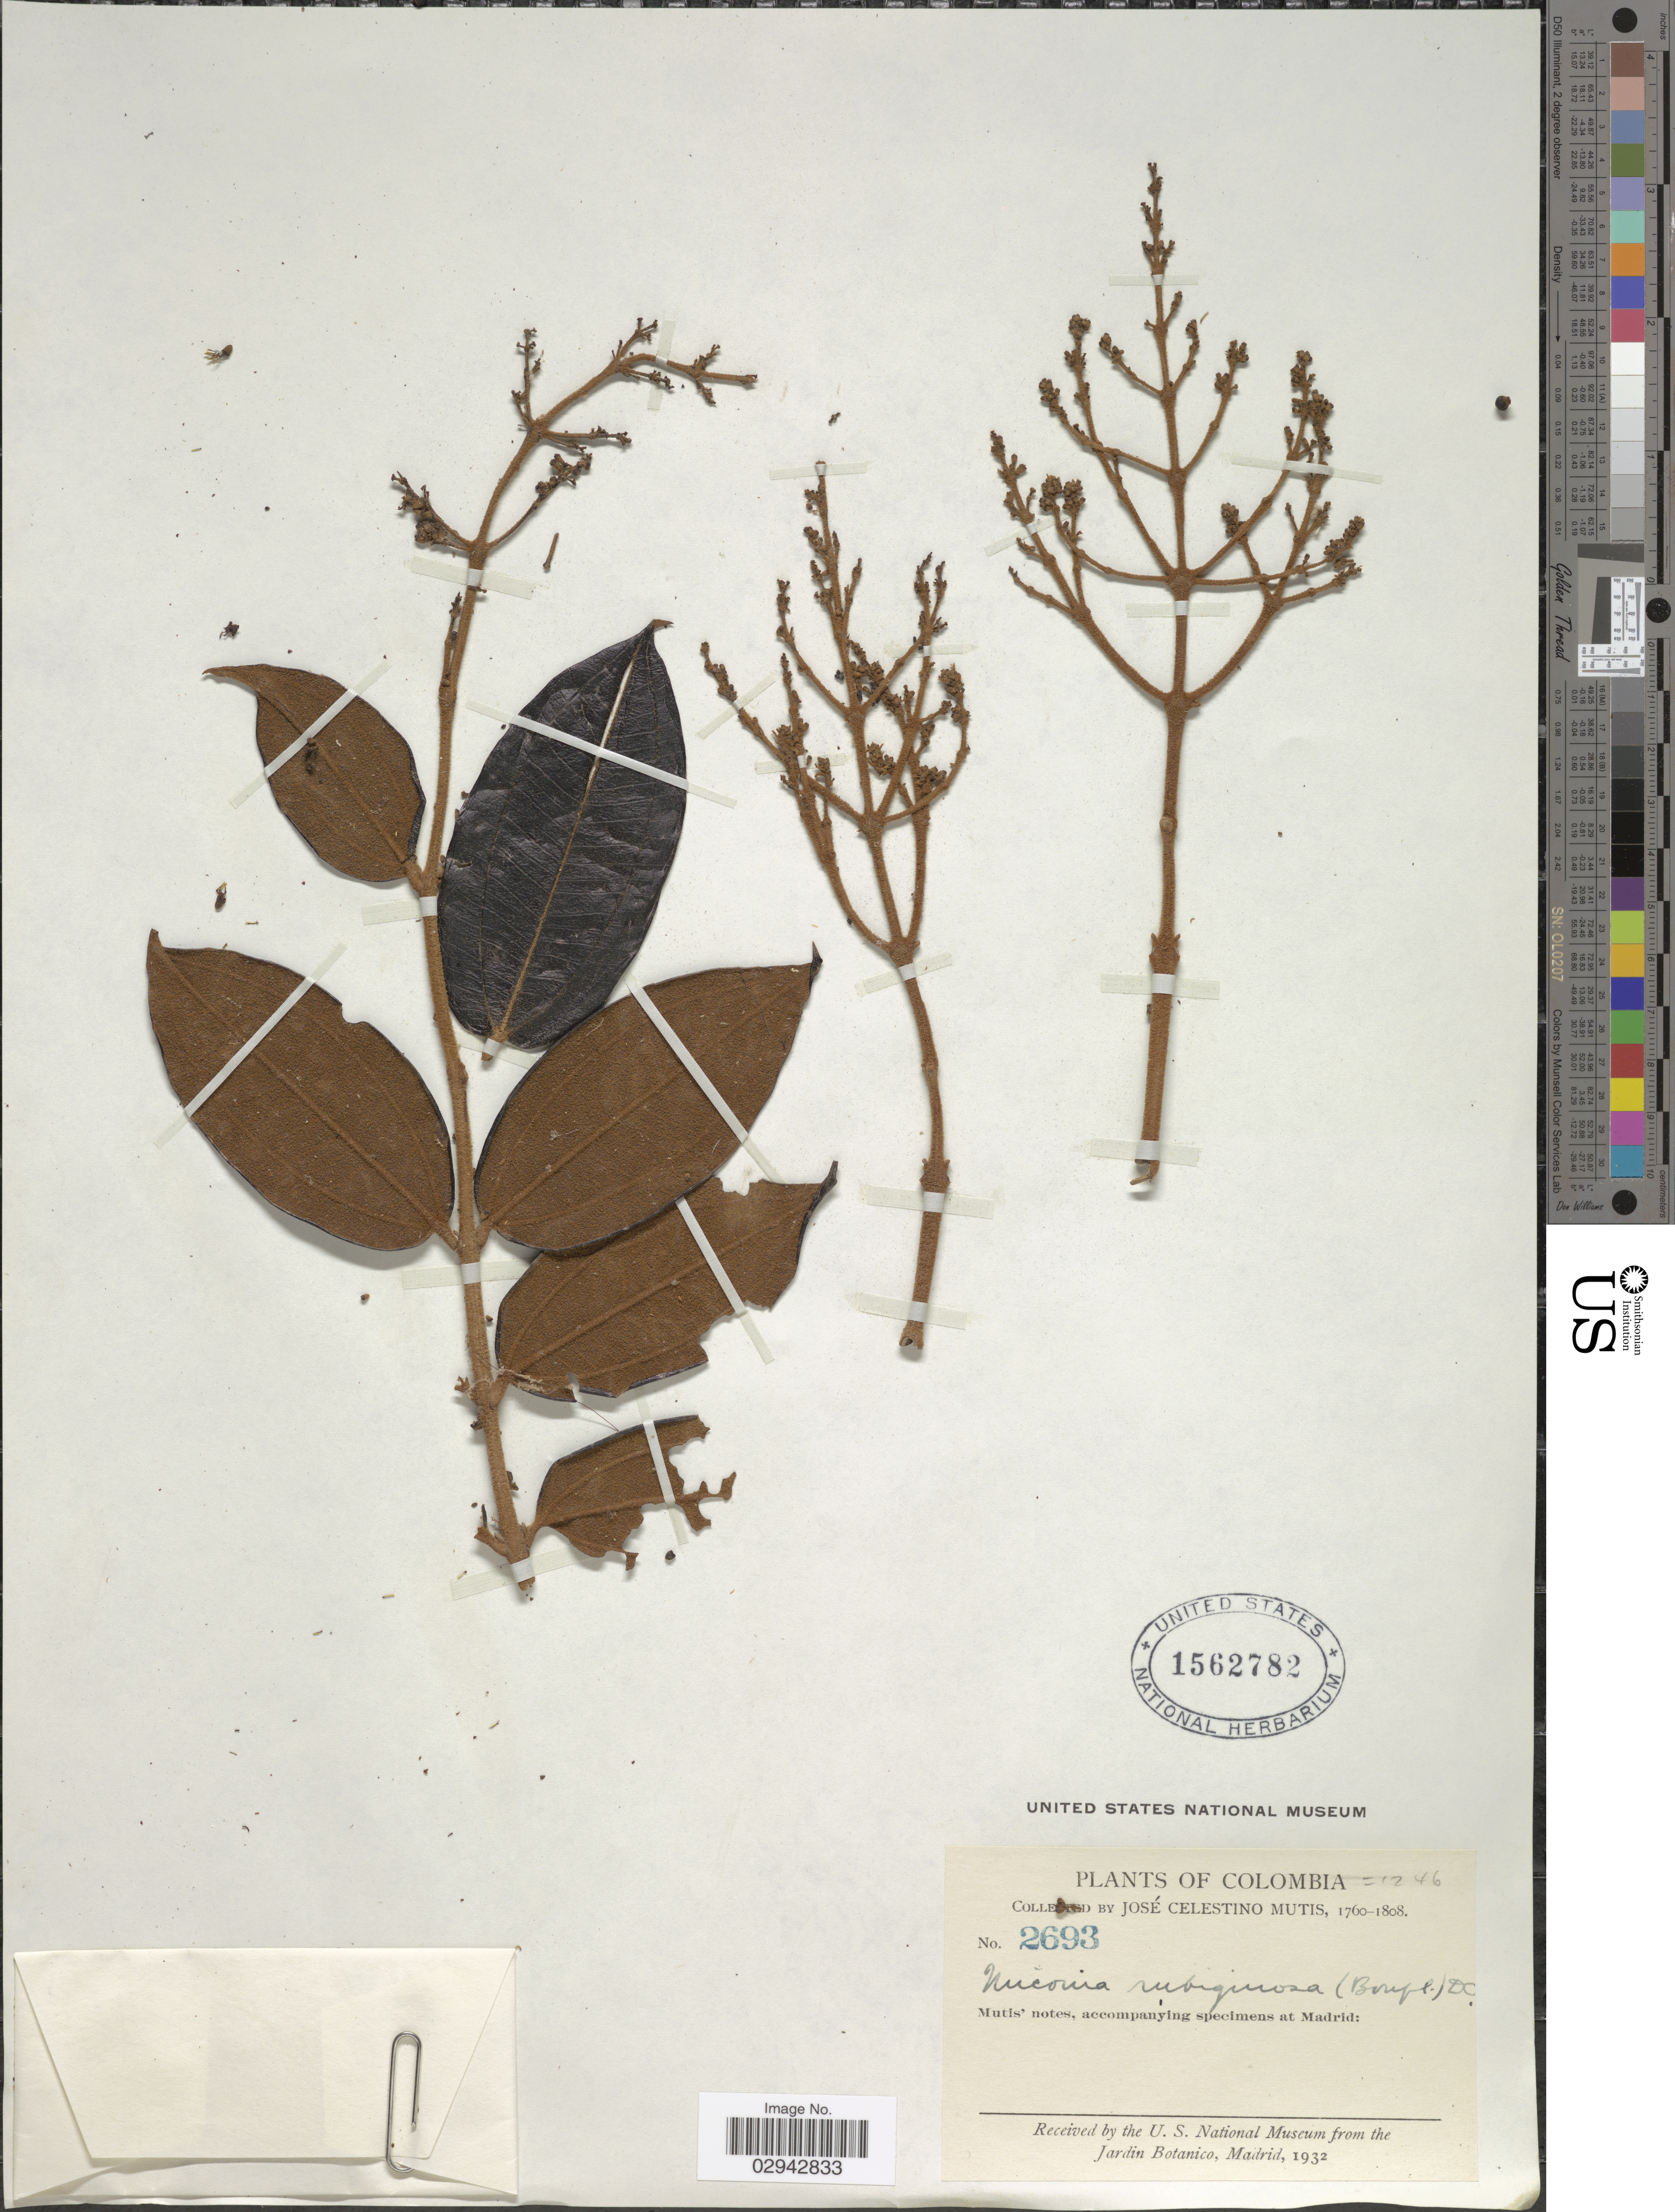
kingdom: Plantae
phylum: Tracheophyta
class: Magnoliopsida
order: Myrtales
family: Melastomataceae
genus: Miconia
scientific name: Miconia rubiginosa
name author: (Bonpl.) DC.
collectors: J. C. B. Mutis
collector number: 2693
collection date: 1760/1808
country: Colombia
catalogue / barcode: US 1562782